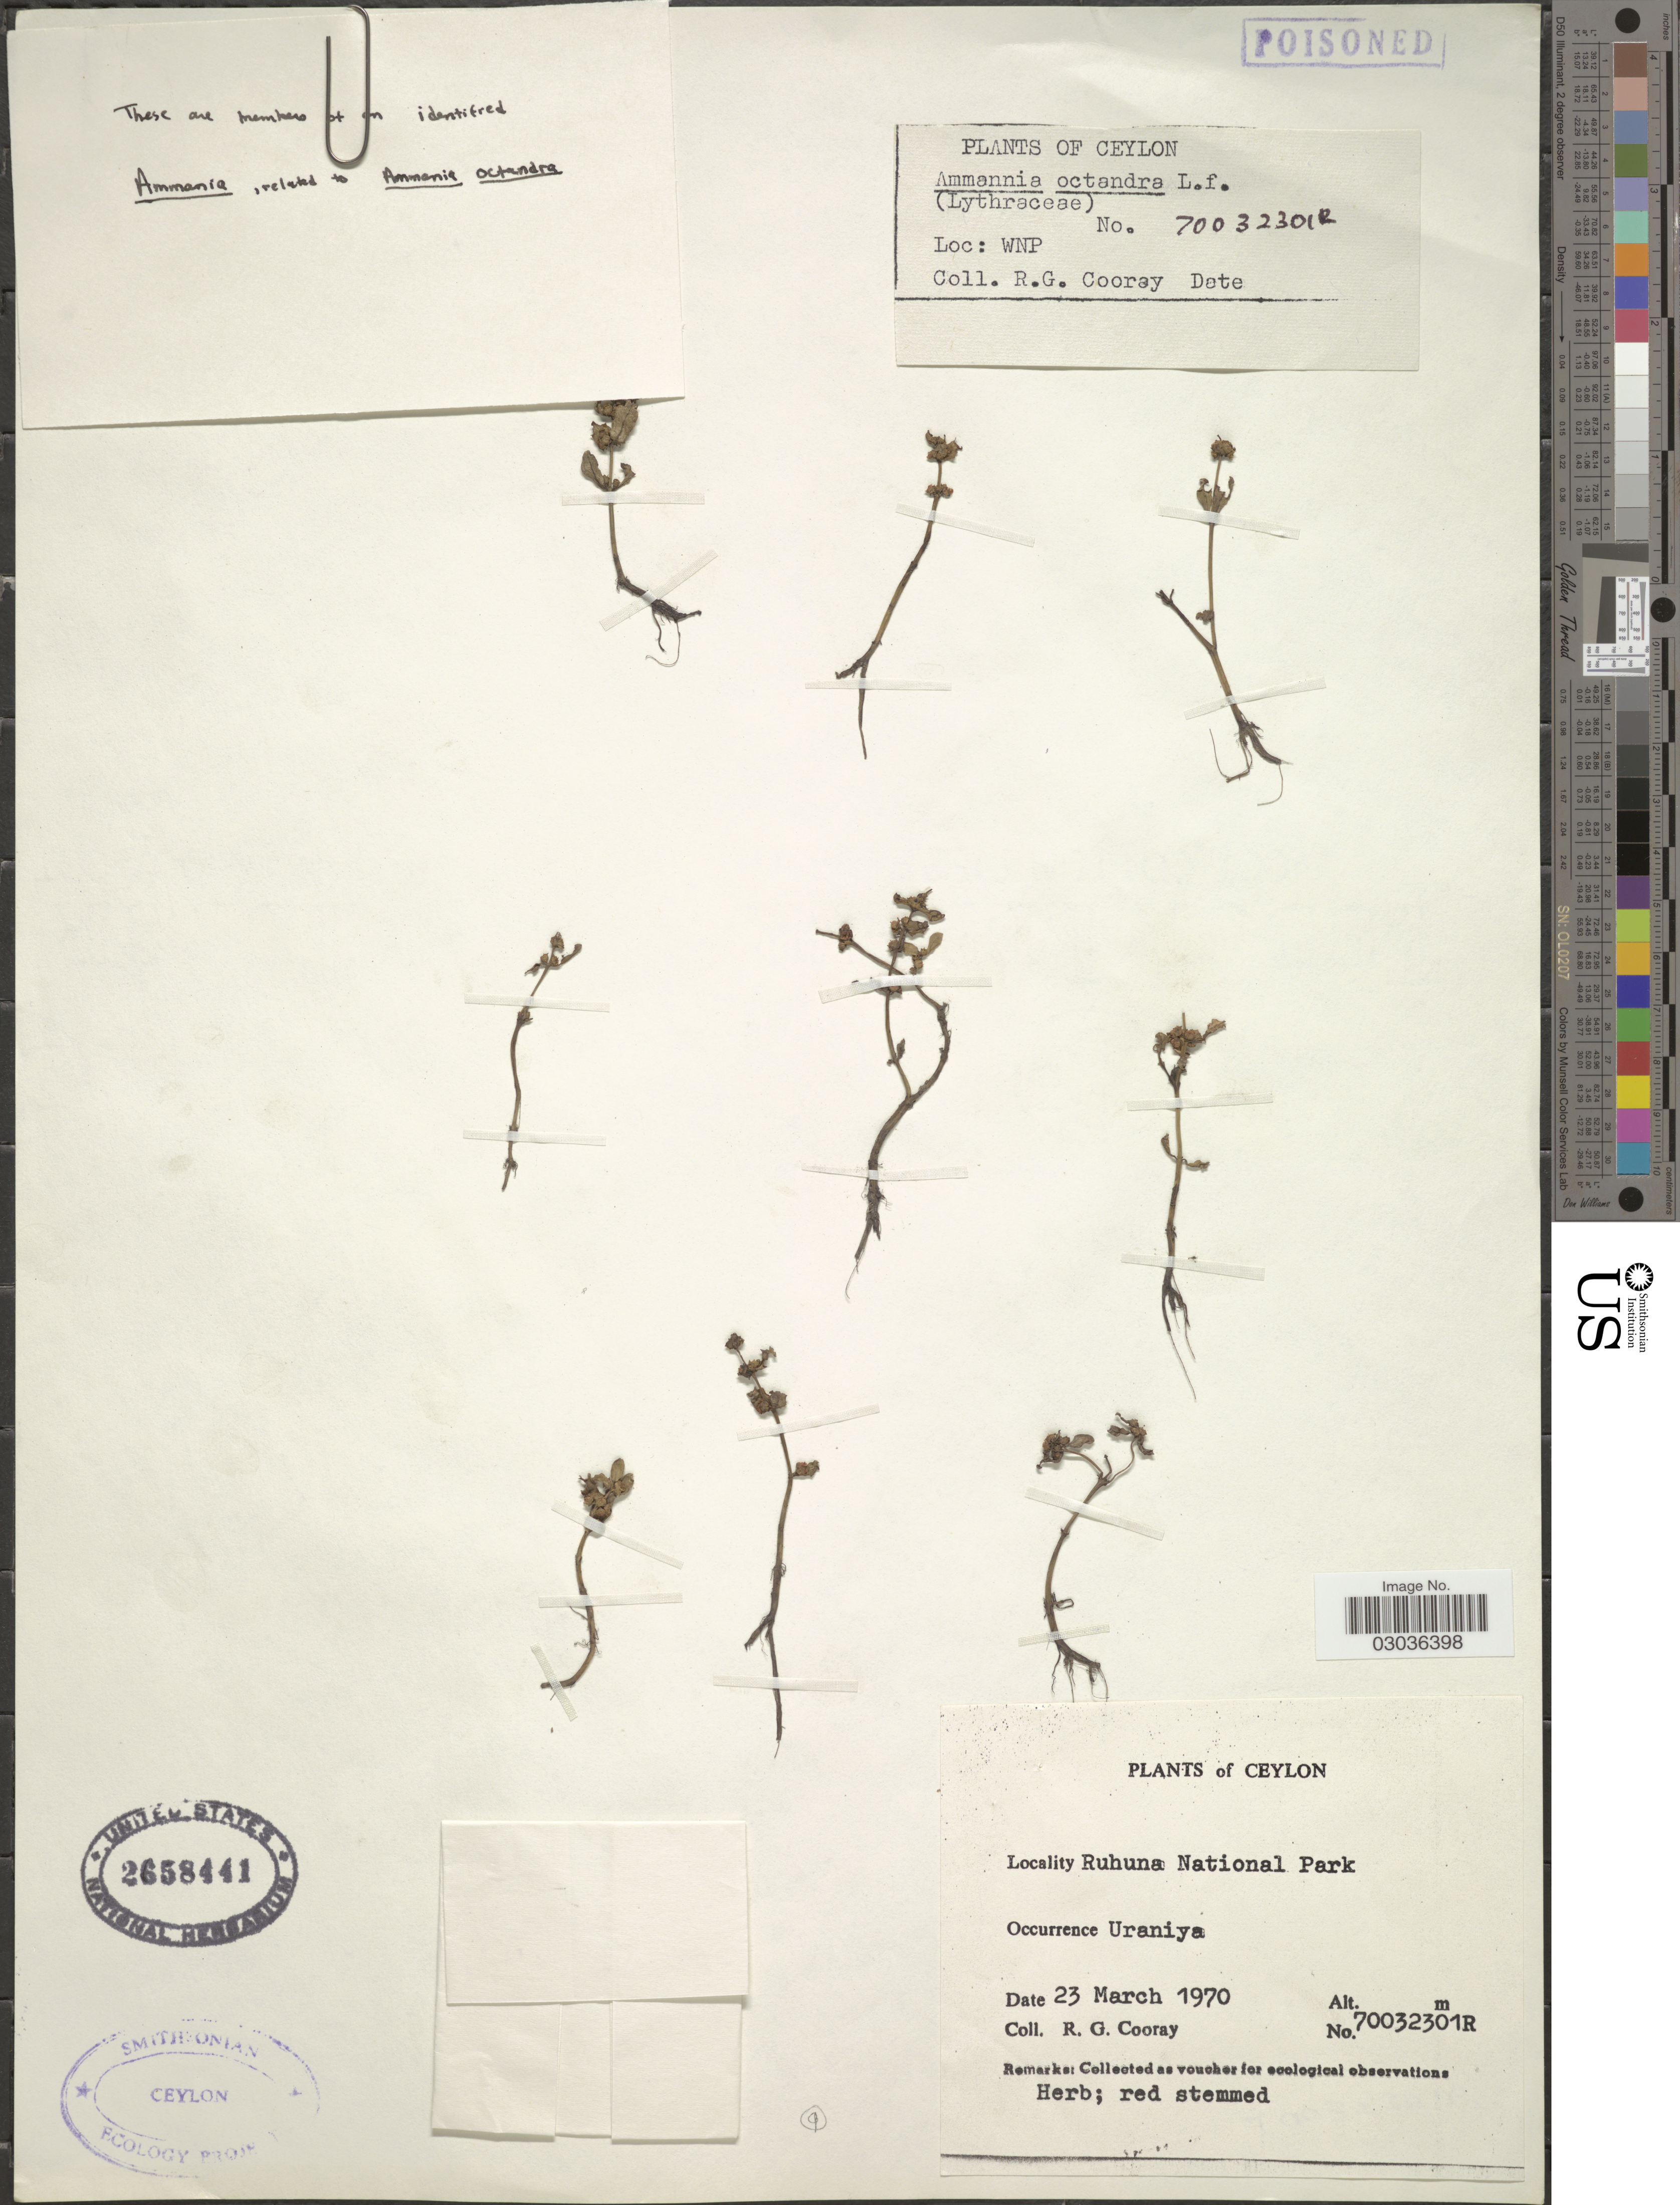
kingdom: Plantae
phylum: Tracheophyta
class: Magnoliopsida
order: Myrtales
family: Lythraceae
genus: Ammannia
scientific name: Ammannia octandra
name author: L. f.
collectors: R. Cooray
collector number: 70032301R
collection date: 1970-03-23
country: Sri Lanka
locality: Ceylon. Ruhuna National Park. Uraniya.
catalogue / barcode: US 2658441